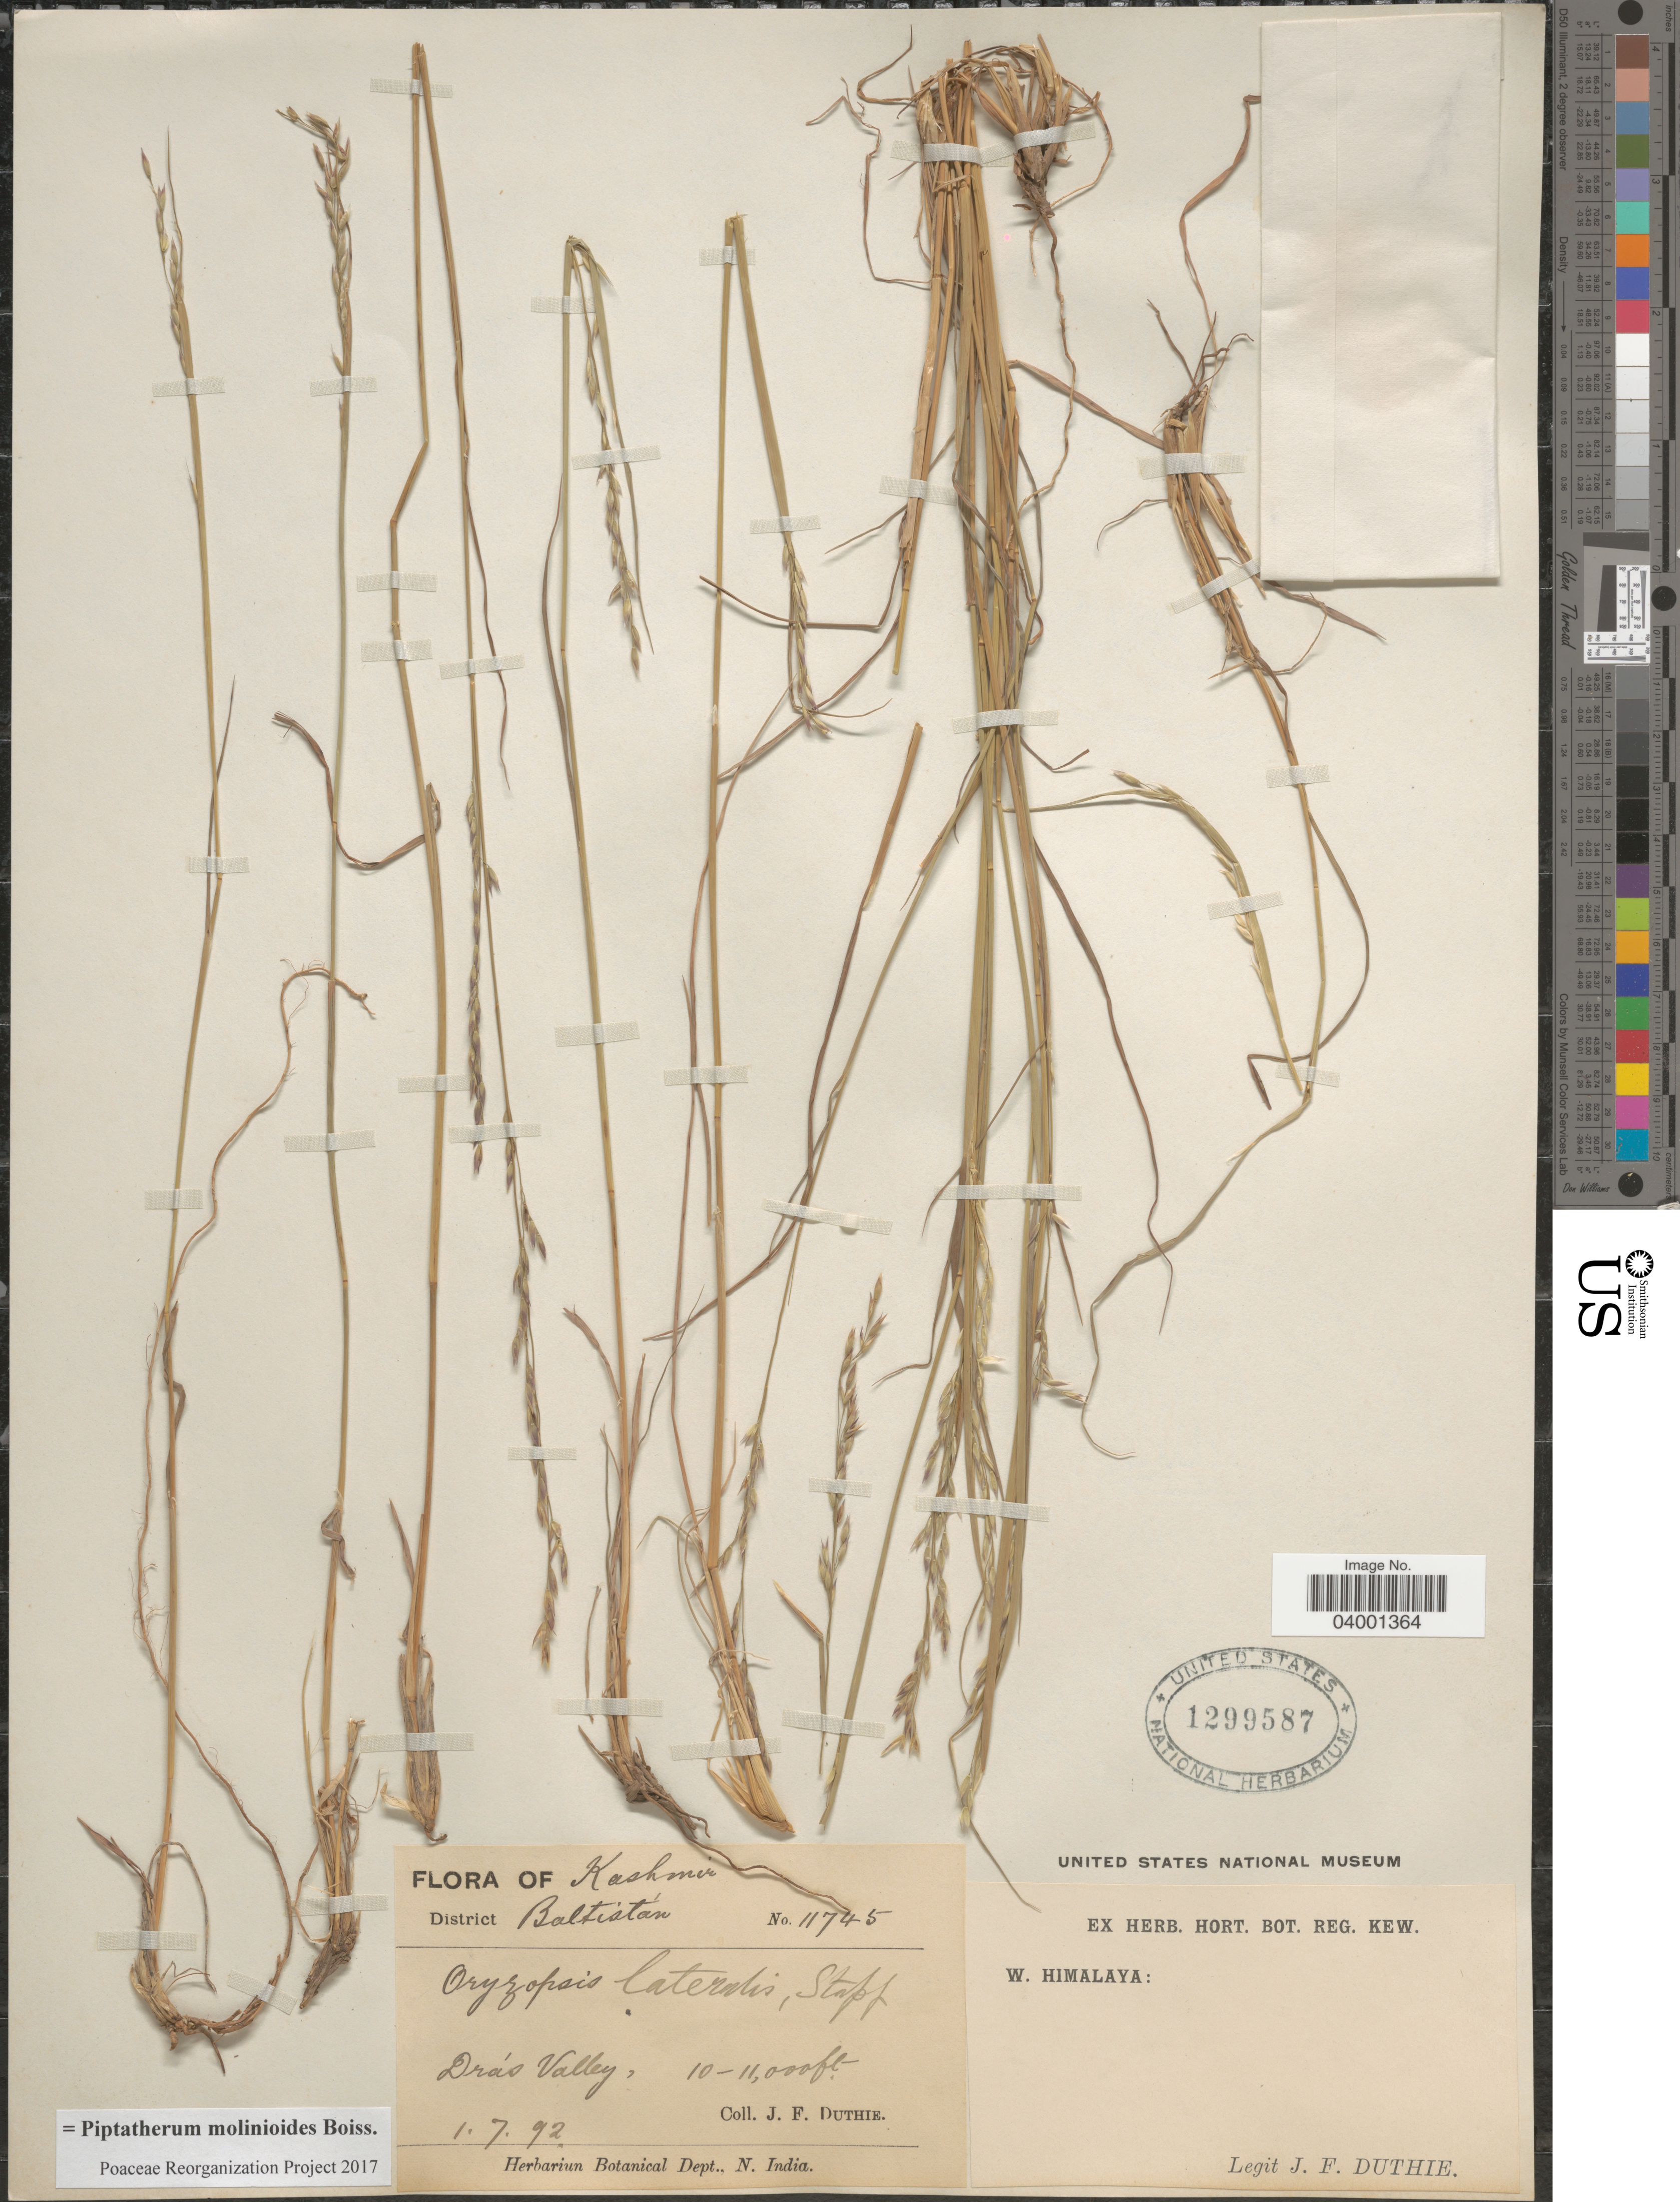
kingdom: Plantae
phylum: Tracheophyta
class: Liliopsida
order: Poales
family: Poaceae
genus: Piptatherum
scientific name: Piptatherum molinioides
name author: Boiss.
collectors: J. F. Duthie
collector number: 11745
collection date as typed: Transcribed d/m/y: 1/7/92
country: India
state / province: Jammu and Kashmir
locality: Kashmir. District Baltistán. Drás Valley. W. Himalaya.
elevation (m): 3048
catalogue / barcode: US 1299587